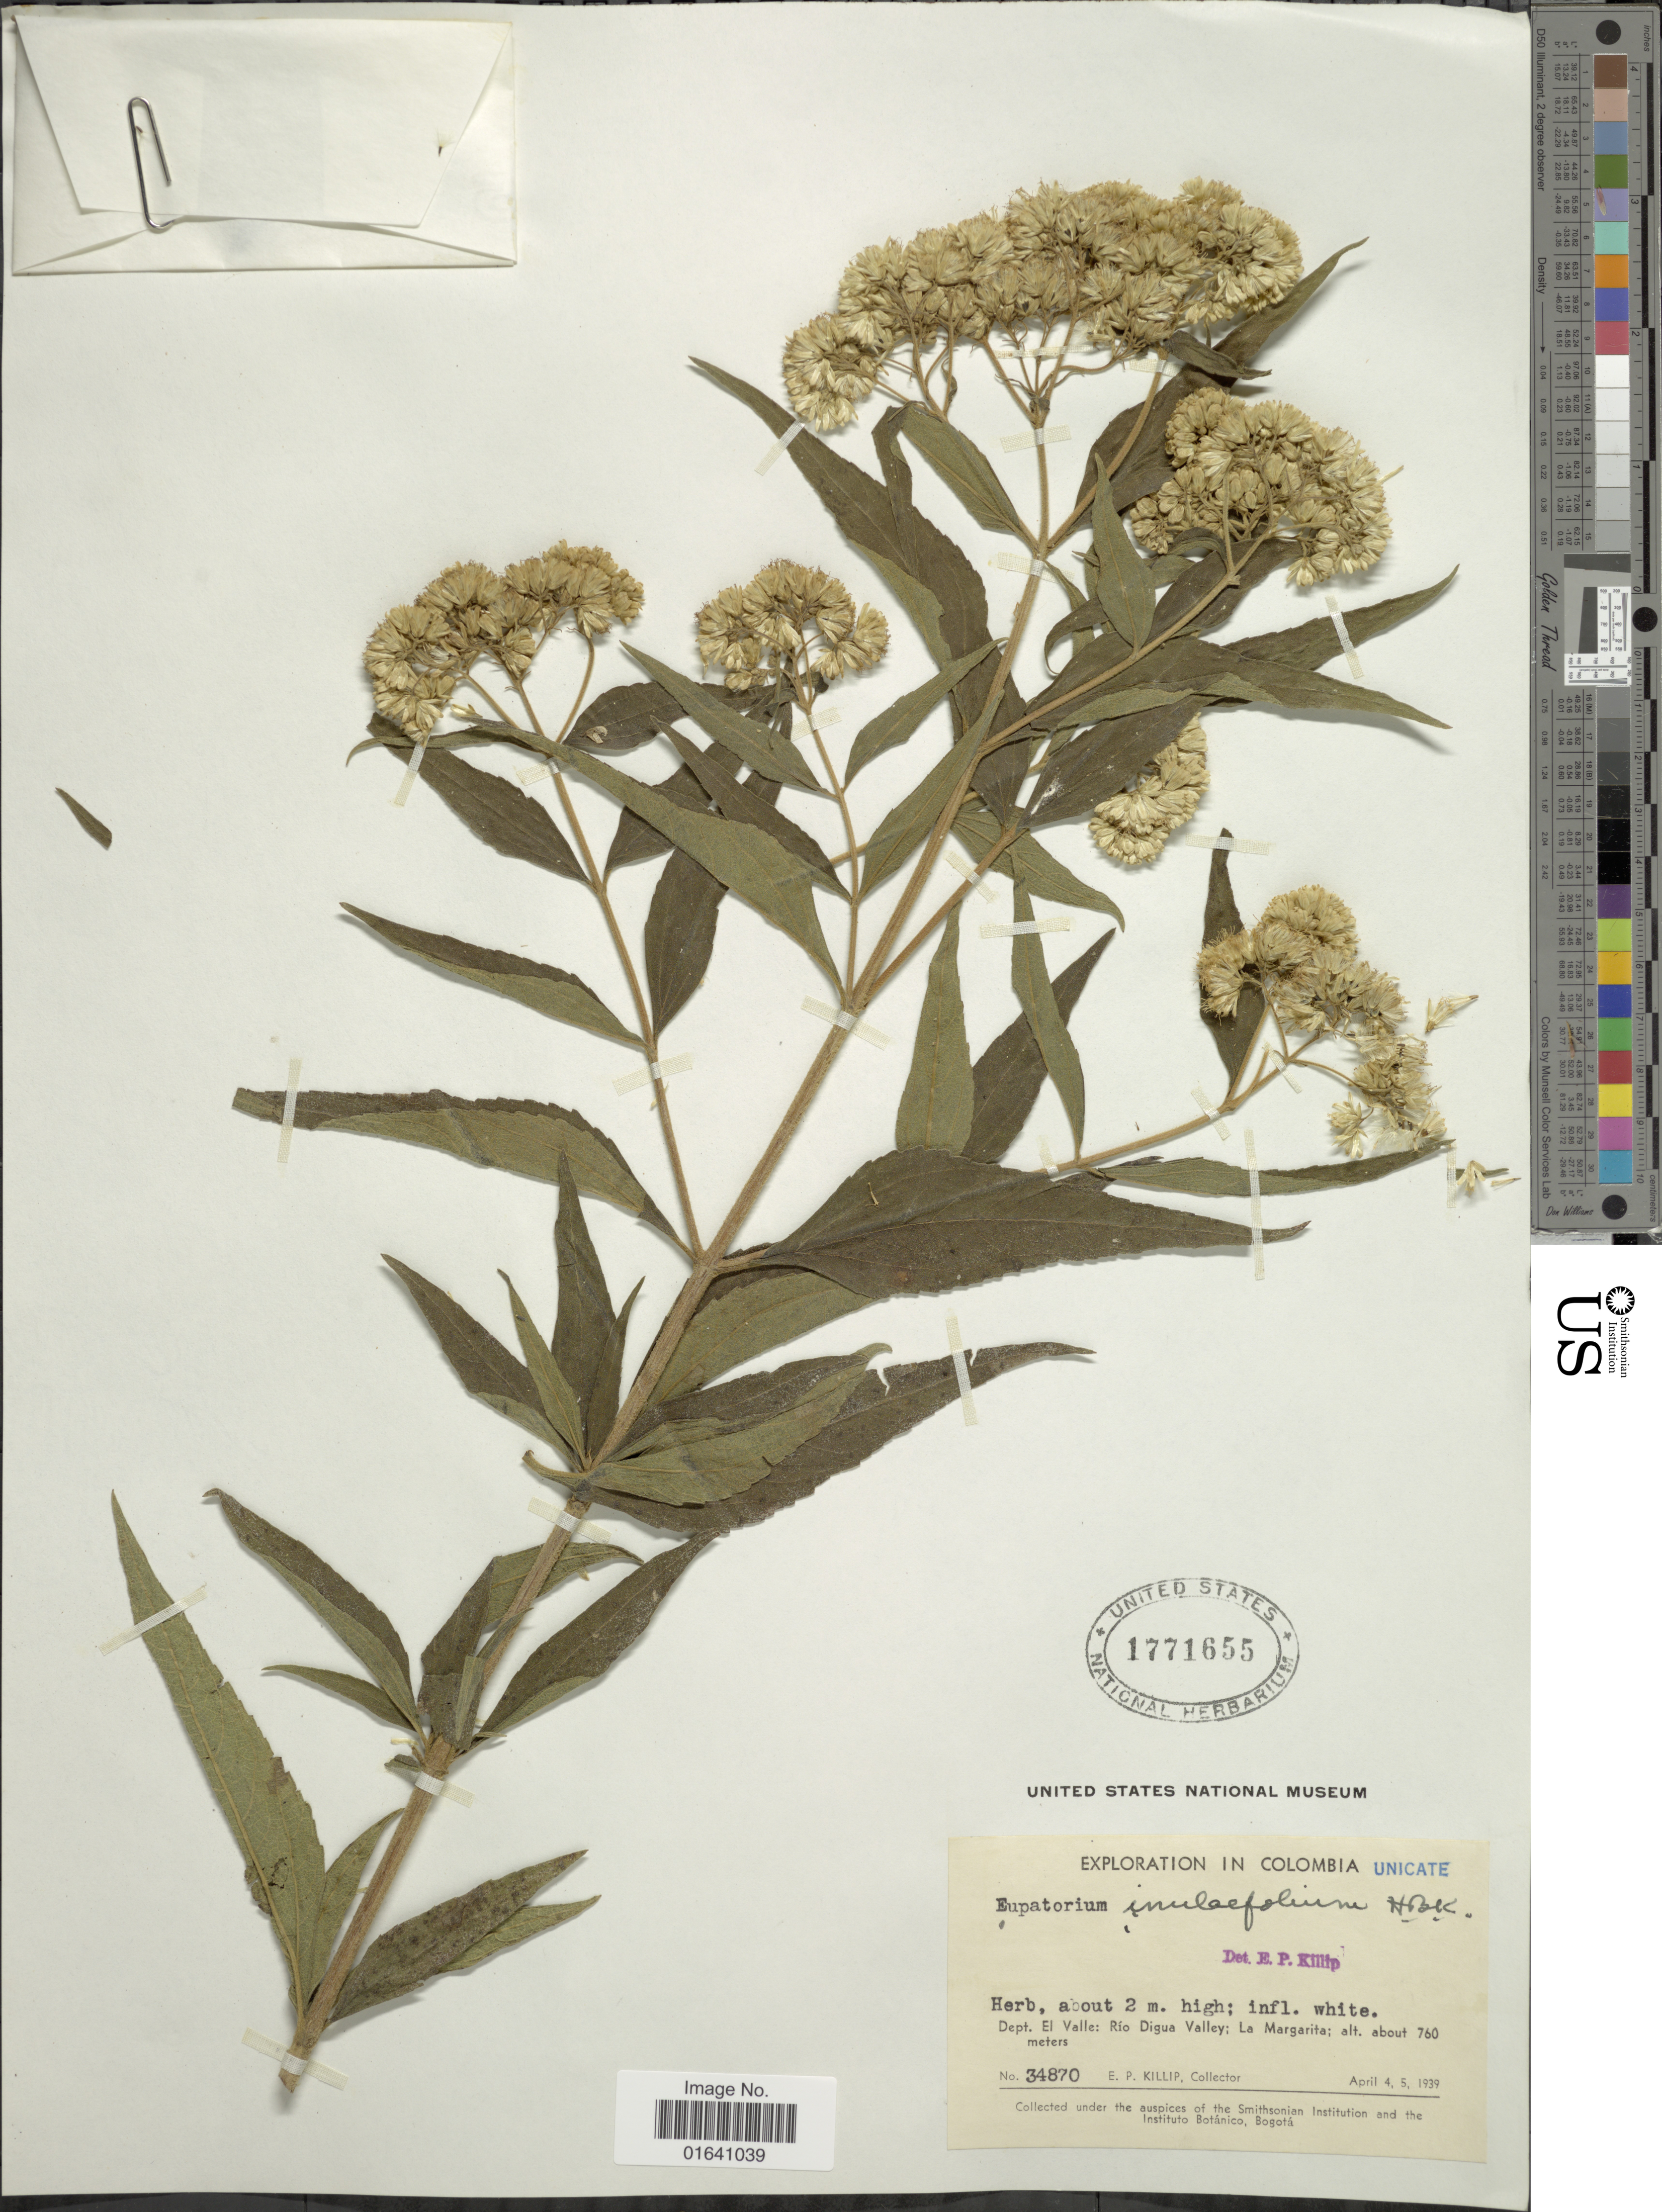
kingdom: Plantae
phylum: Tracheophyta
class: Magnoliopsida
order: Asterales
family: Asteraceae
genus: Austroeupatorium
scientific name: Austroeupatorium inulaefolium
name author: (Kunth) R.M. King & H. Rob.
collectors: E. P. Killip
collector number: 34870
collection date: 1939-04-04/1939-04-05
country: Colombia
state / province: Valle del Cauca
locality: Dept. El Valle: Río Digua Valley; La Margarita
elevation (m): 760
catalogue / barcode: US 1771655